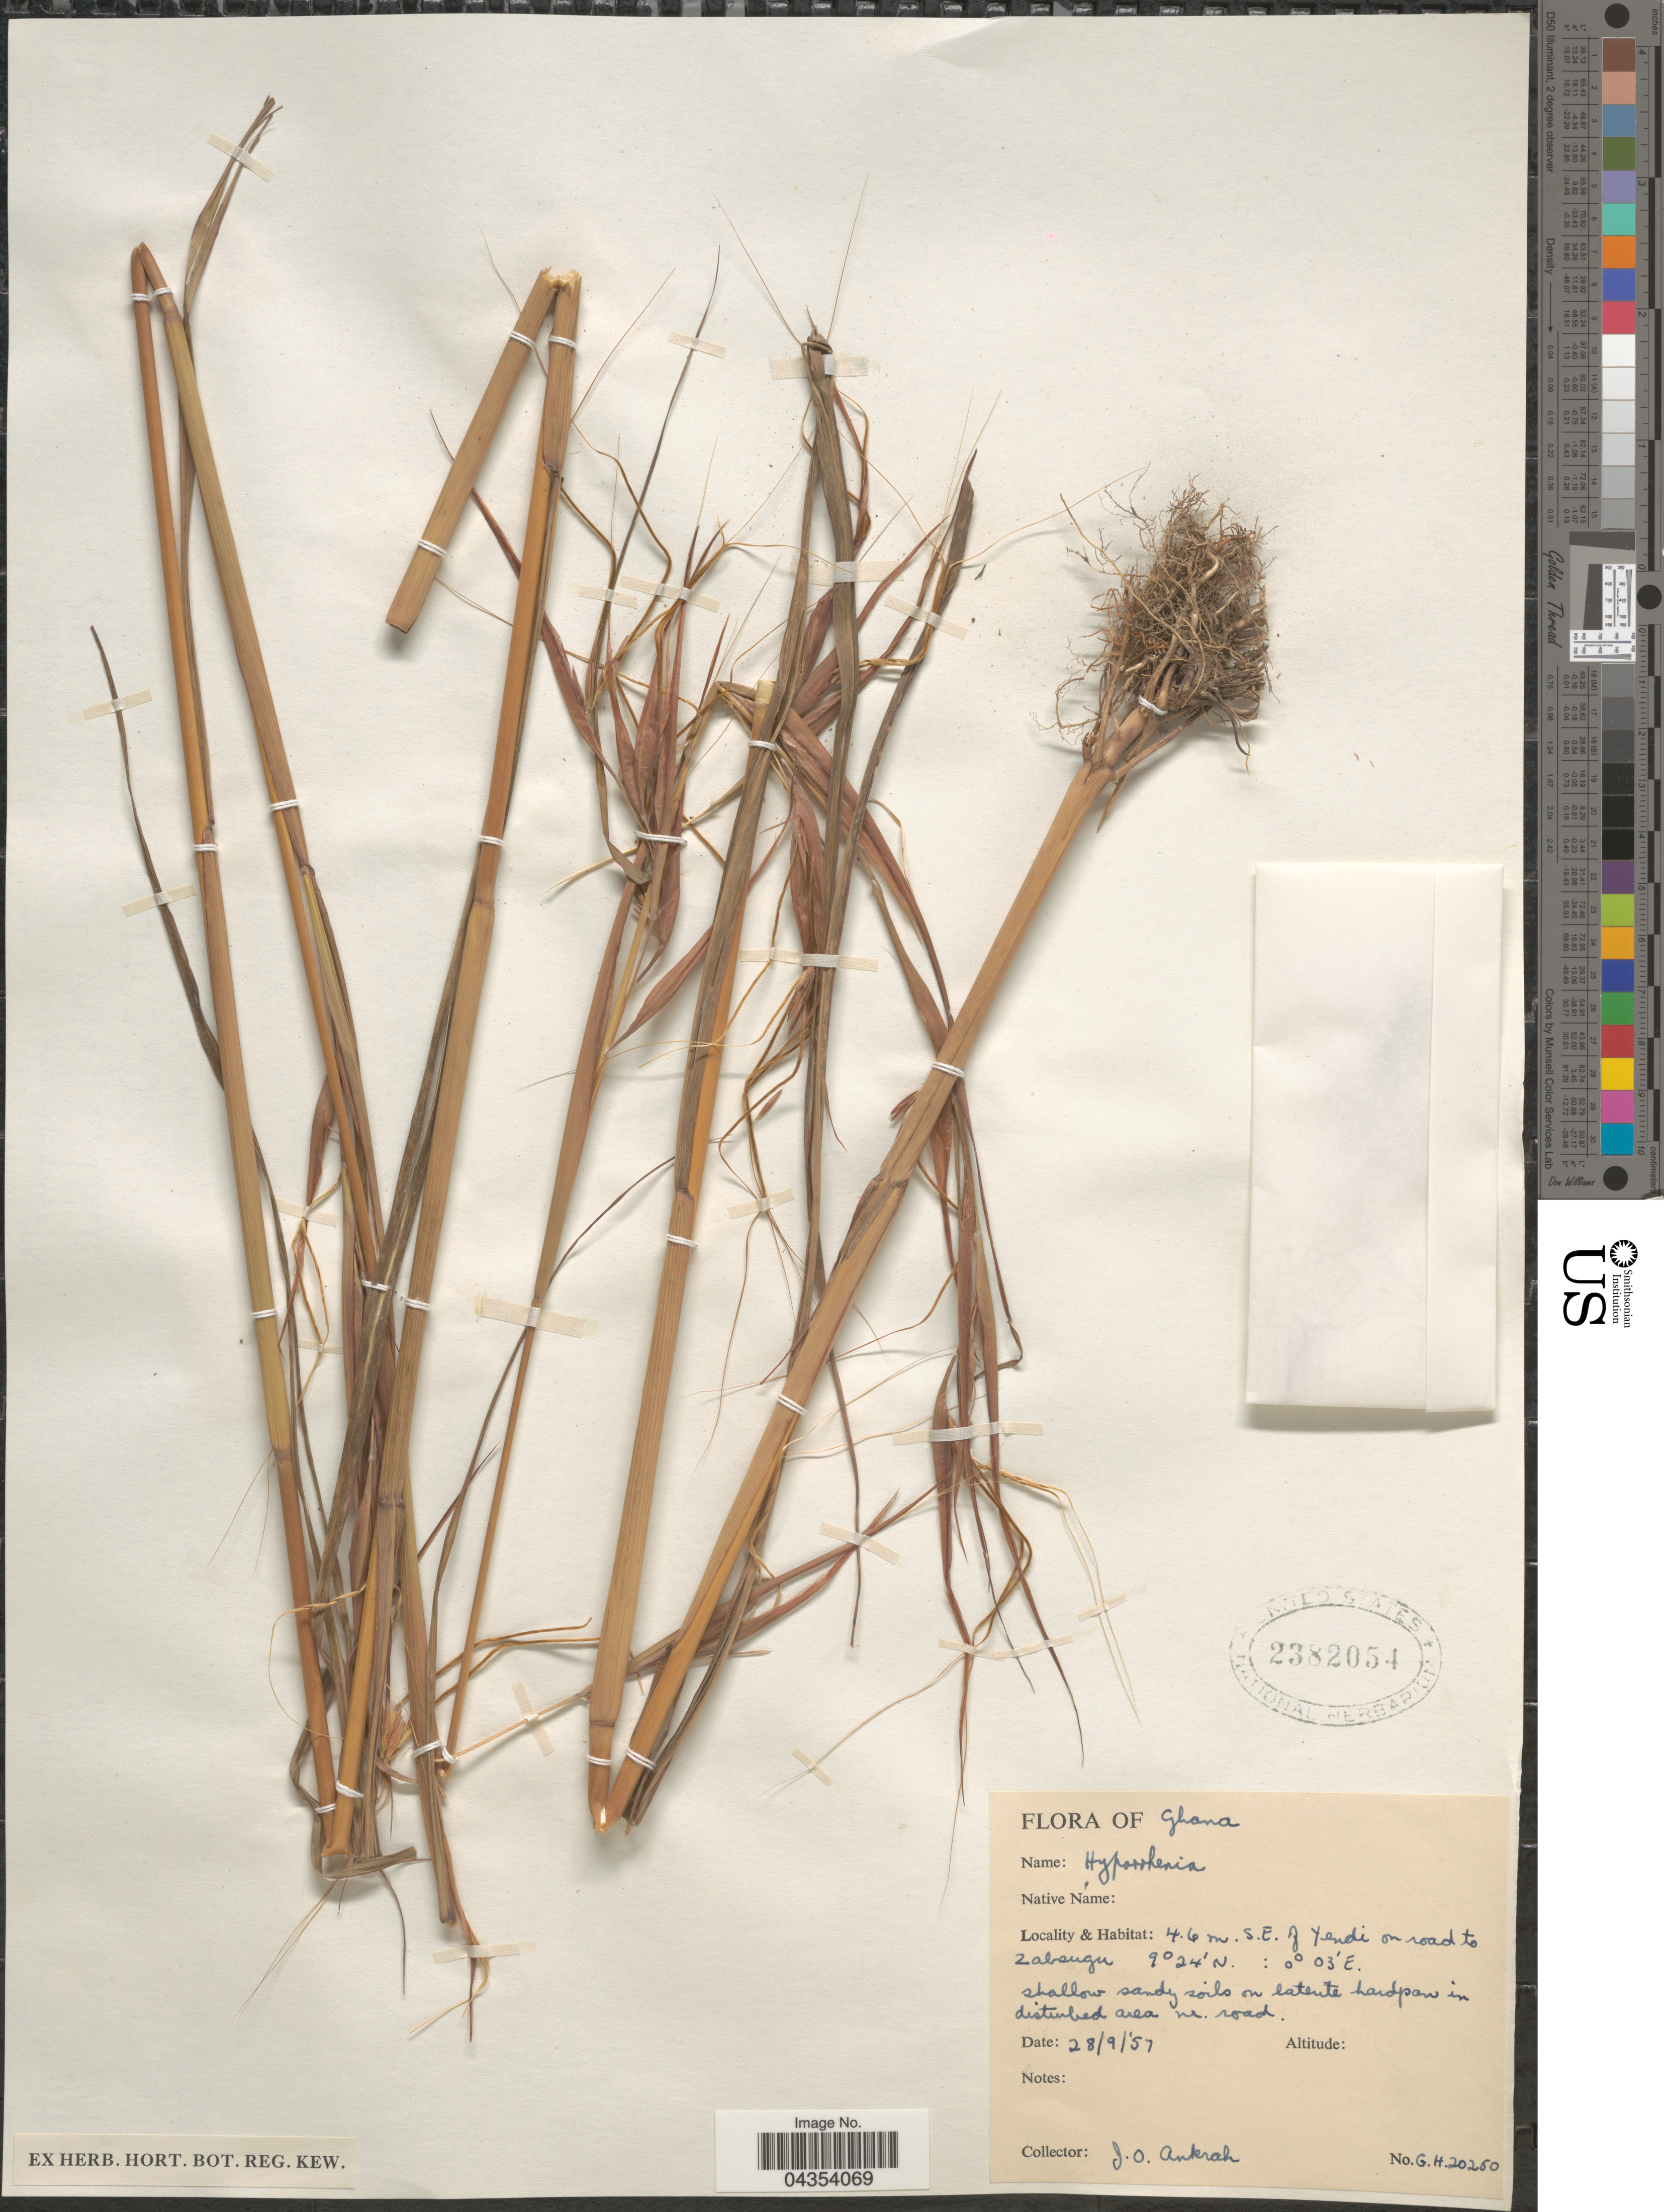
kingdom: Plantae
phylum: Tracheophyta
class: Liliopsida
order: Poales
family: Poaceae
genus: Hyparrhenia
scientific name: Hyparrhenia sp.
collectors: J. Ankrah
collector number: GH20250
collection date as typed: Transcribed d/m/y: 28/9/57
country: Ghana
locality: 4.6 m. S.E. of Yendi on road to Zabsugu.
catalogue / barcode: US 2382054